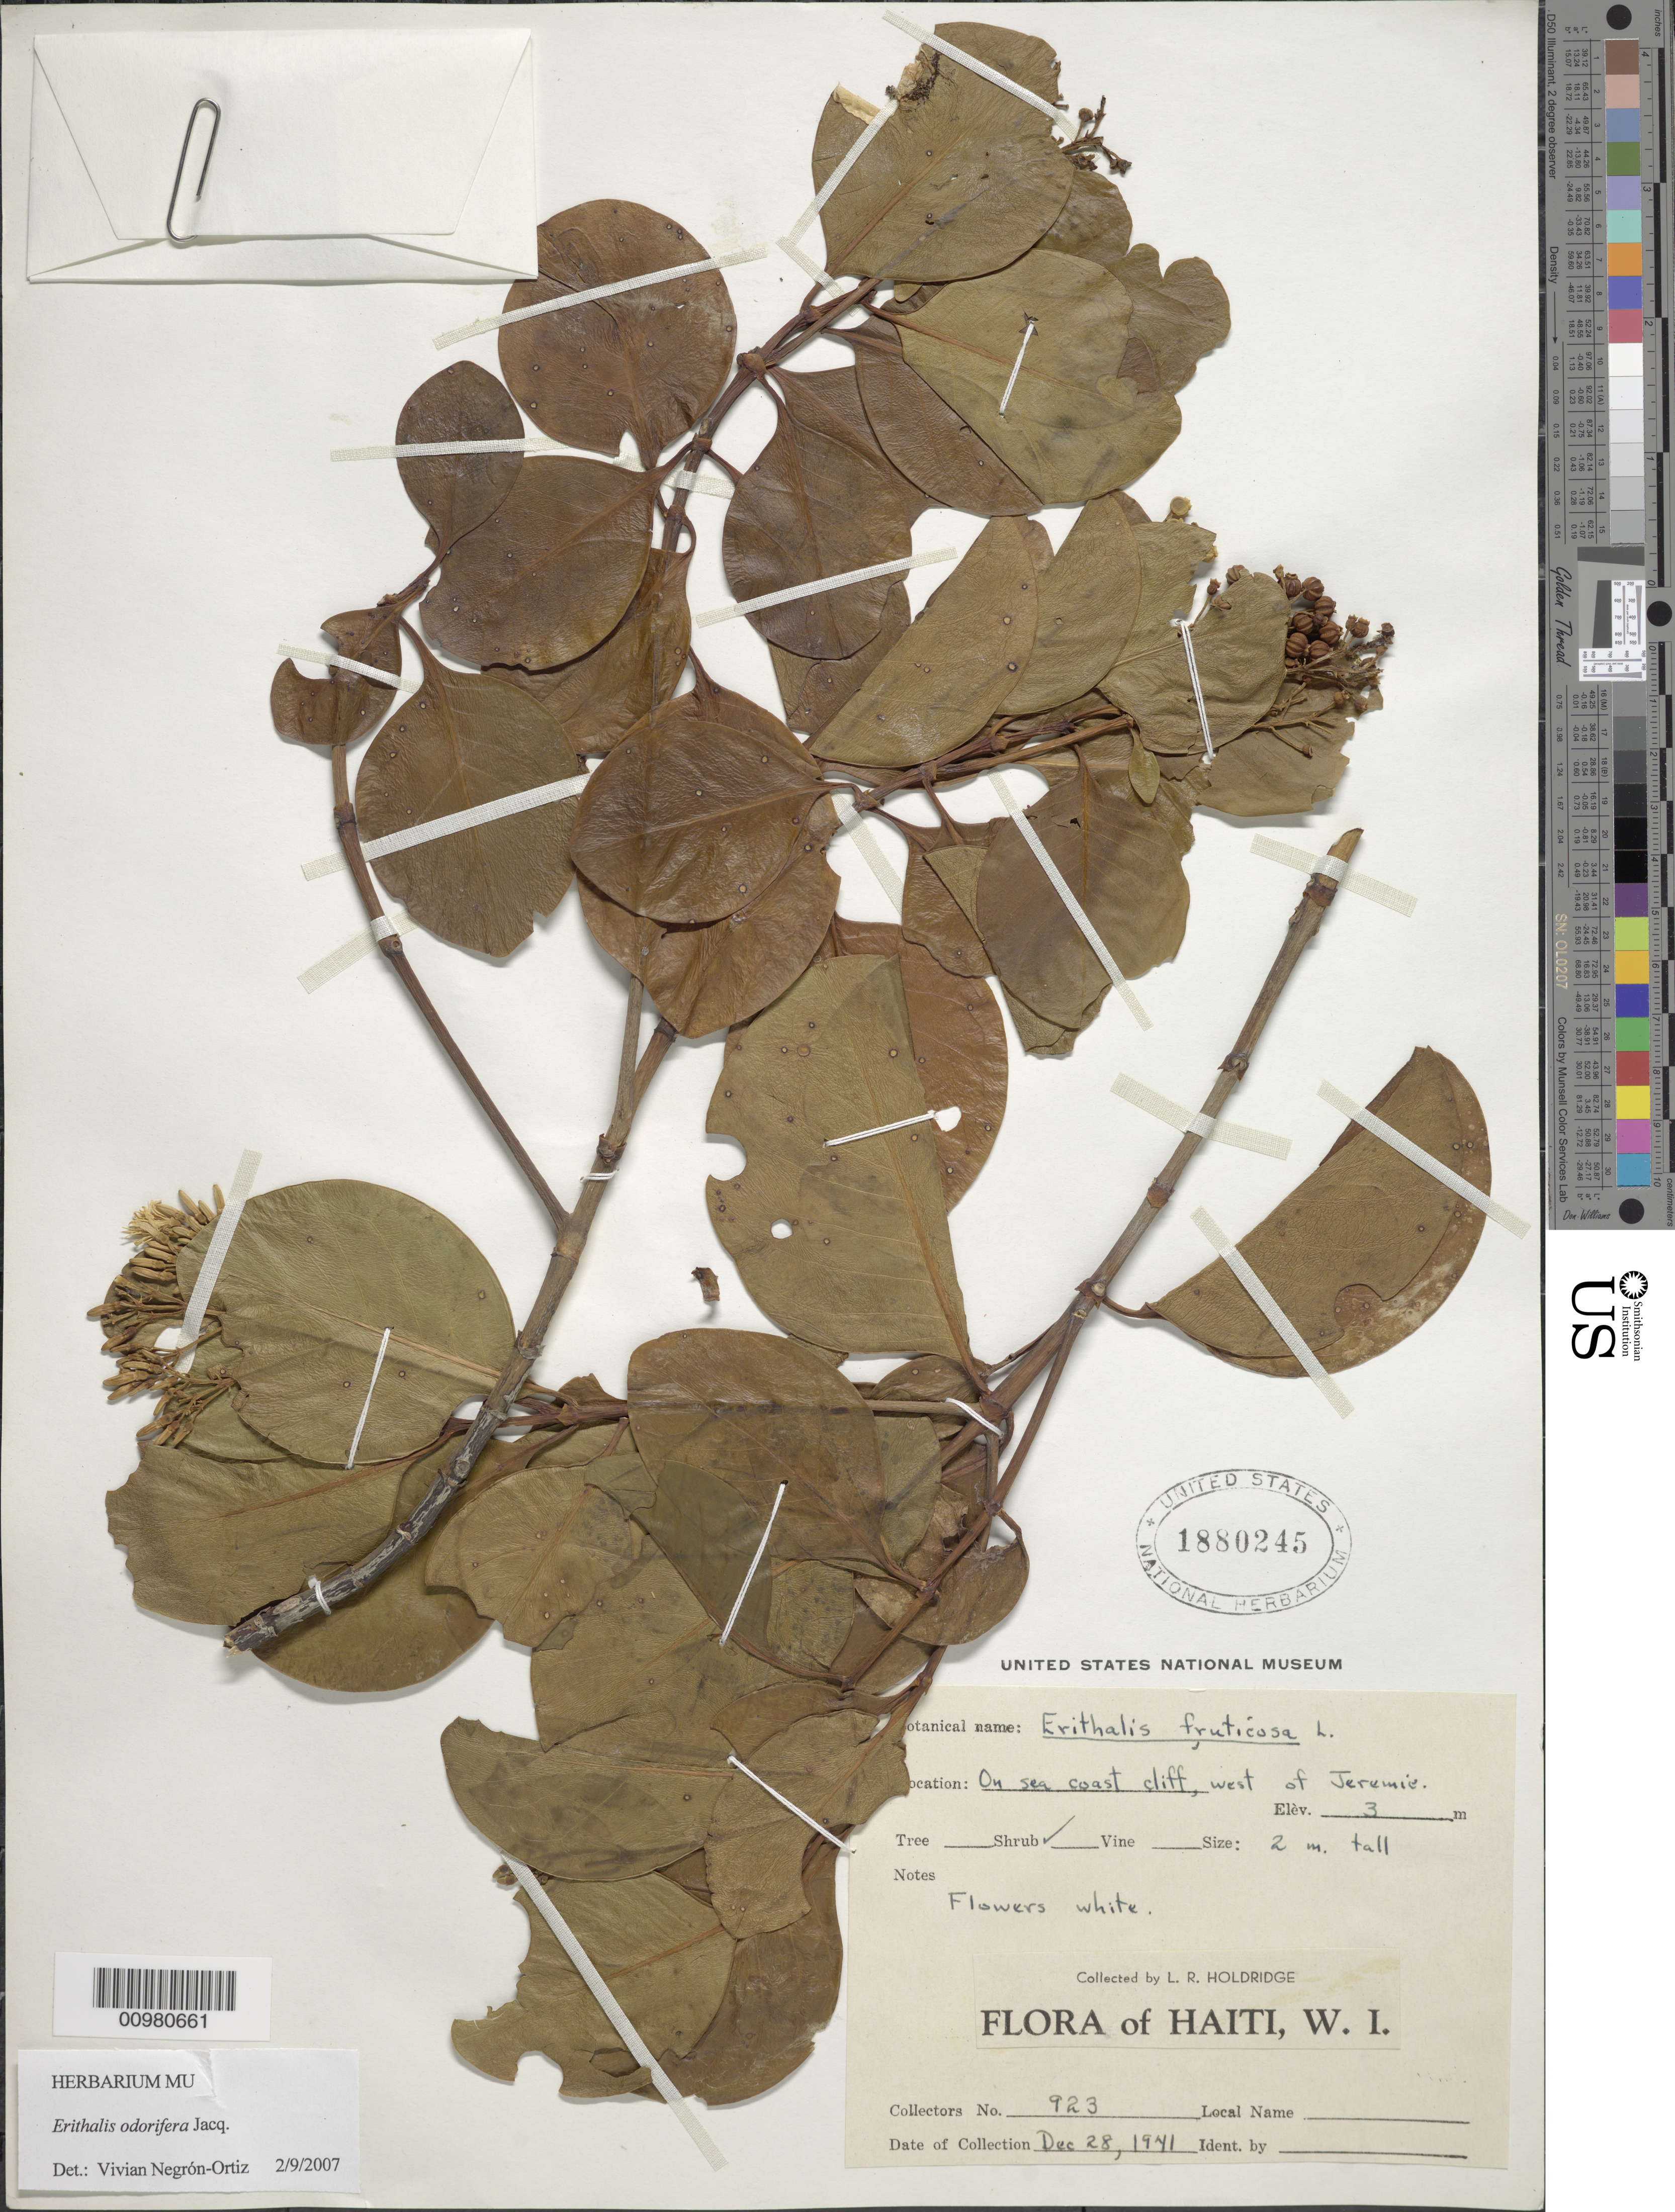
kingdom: Plantae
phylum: Tracheophyta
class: Magnoliopsida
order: Gentianales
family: Rubiaceae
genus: Erithalis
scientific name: Erithalis odorifera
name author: Jacq.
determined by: Negrón-Ortiz, V.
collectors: L. Holdridge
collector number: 923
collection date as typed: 28 Dec 1941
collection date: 1941-12-28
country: Haiti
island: Hispaniola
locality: West of Jeramie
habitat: On sea coast cliff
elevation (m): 3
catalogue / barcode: US 1880245